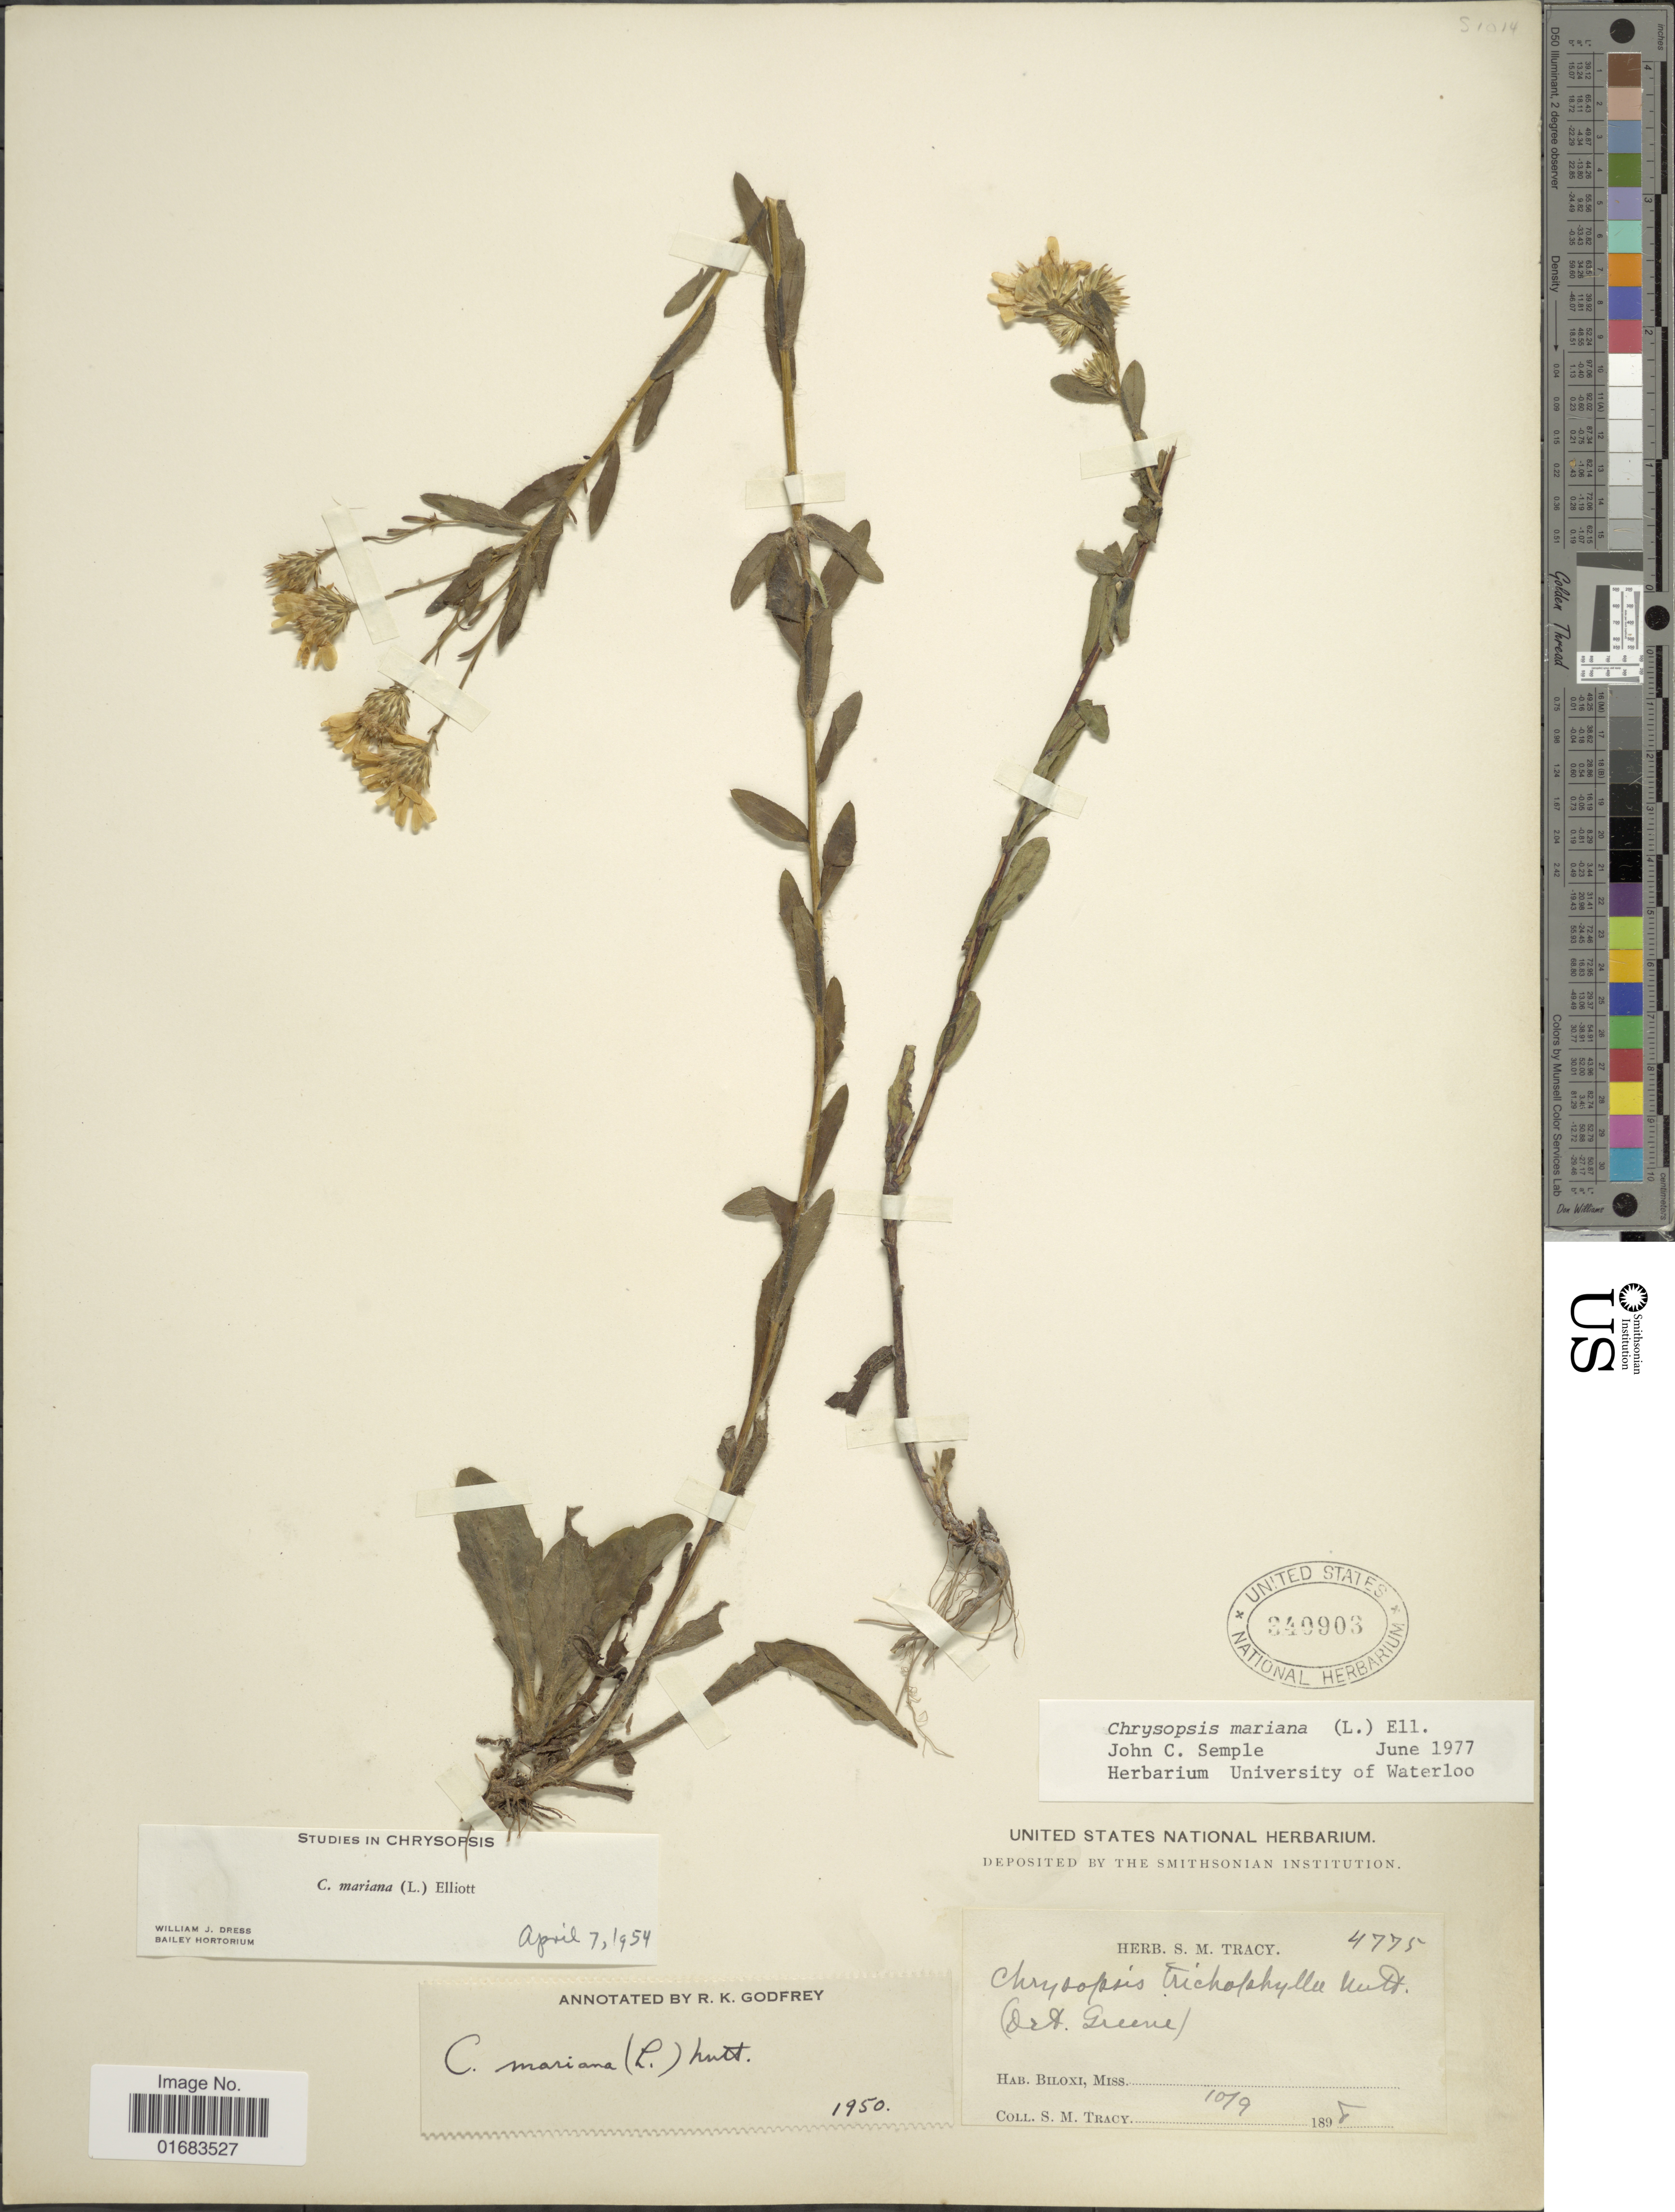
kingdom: Plantae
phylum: Tracheophyta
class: Magnoliopsida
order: Asterales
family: Asteraceae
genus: Chrysopsis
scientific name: Chrysopsis mariana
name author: (L.) Elliott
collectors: S. M. Tracy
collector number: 4775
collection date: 1898-10-09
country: United States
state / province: Mississippi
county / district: Harrison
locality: Biloxi.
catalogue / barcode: US 340903